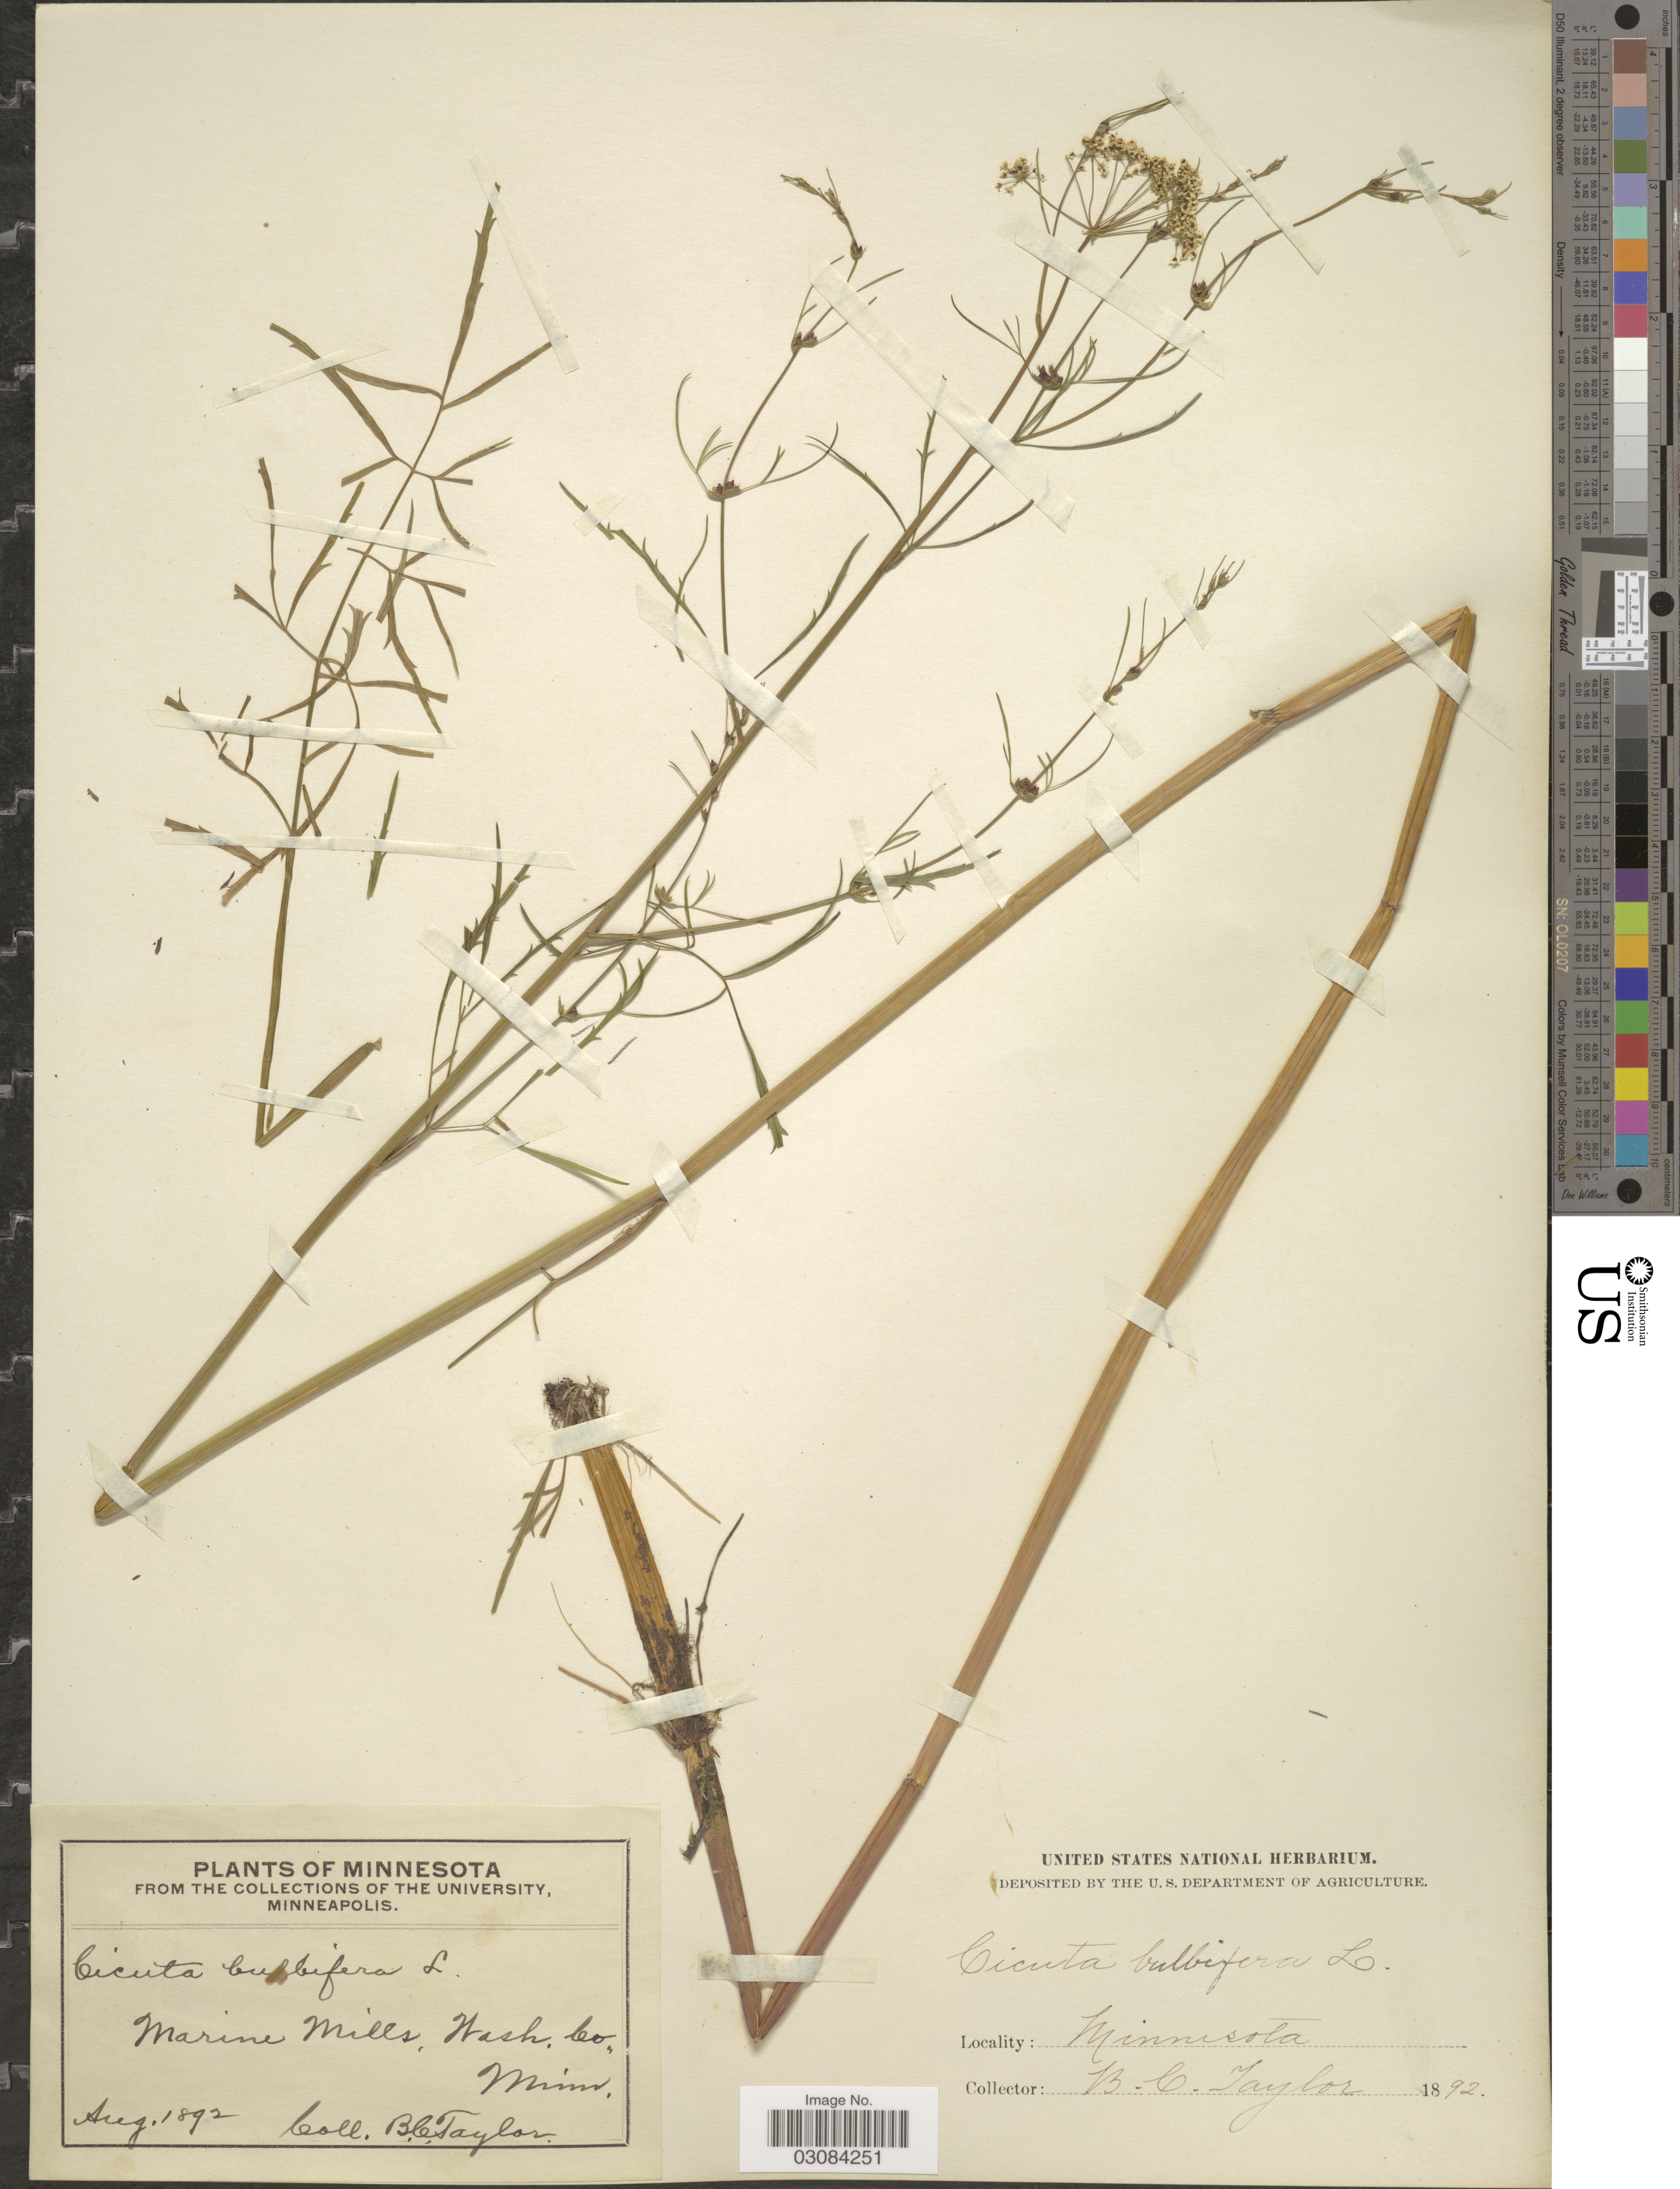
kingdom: Plantae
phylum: Tracheophyta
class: Magnoliopsida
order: Apiales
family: Apiaceae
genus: Cicuta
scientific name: Cicuta bulbifera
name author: L.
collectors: B. C. Taylor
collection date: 1892-08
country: United States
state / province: Minnesota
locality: Marine Mills, Wash. Co.